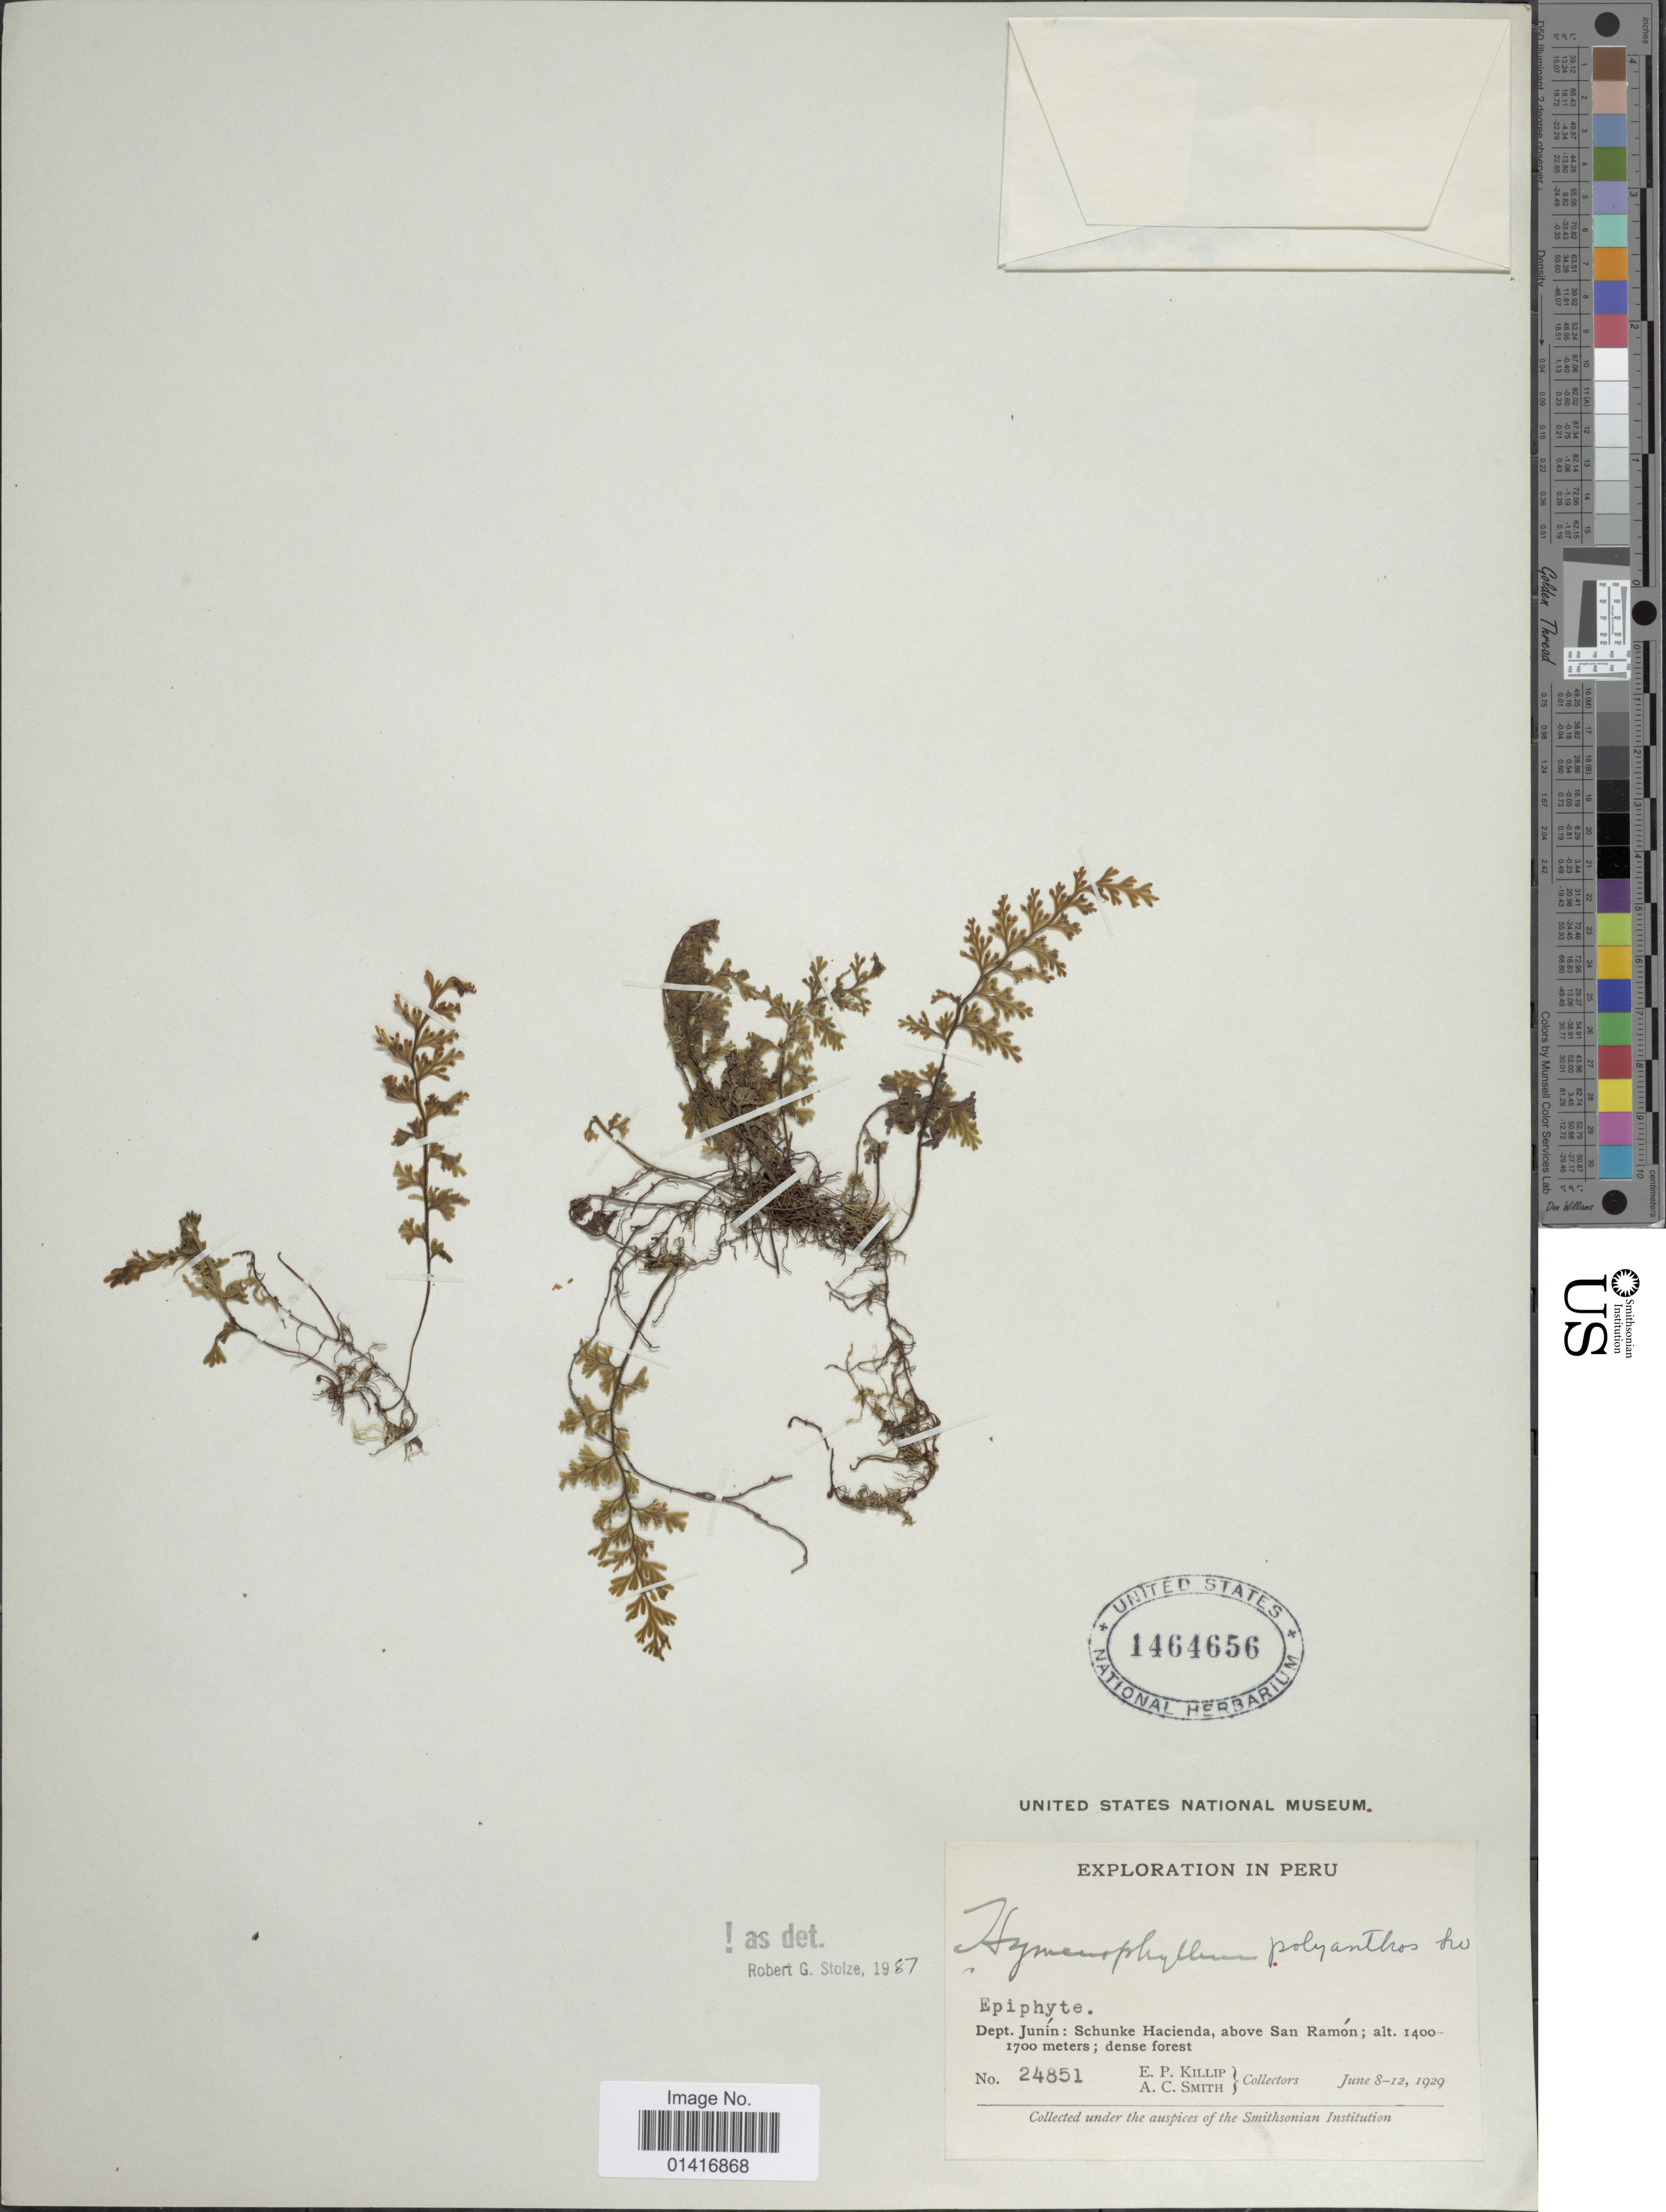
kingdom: Plantae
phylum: Tracheophyta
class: Polypodiopsida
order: Hymenophyllales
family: Hymenophyllaceae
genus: Hymenophyllum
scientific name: Hymenophyllum polyanthos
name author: (Sw.) Sw.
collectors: E. P. Killip & A. C. Smith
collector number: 24851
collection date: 1929-06-08/1929-06-12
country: Peru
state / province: Junín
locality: Schunke Hacienda, above San Ramón, dense forest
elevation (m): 1400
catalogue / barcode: US 1464656